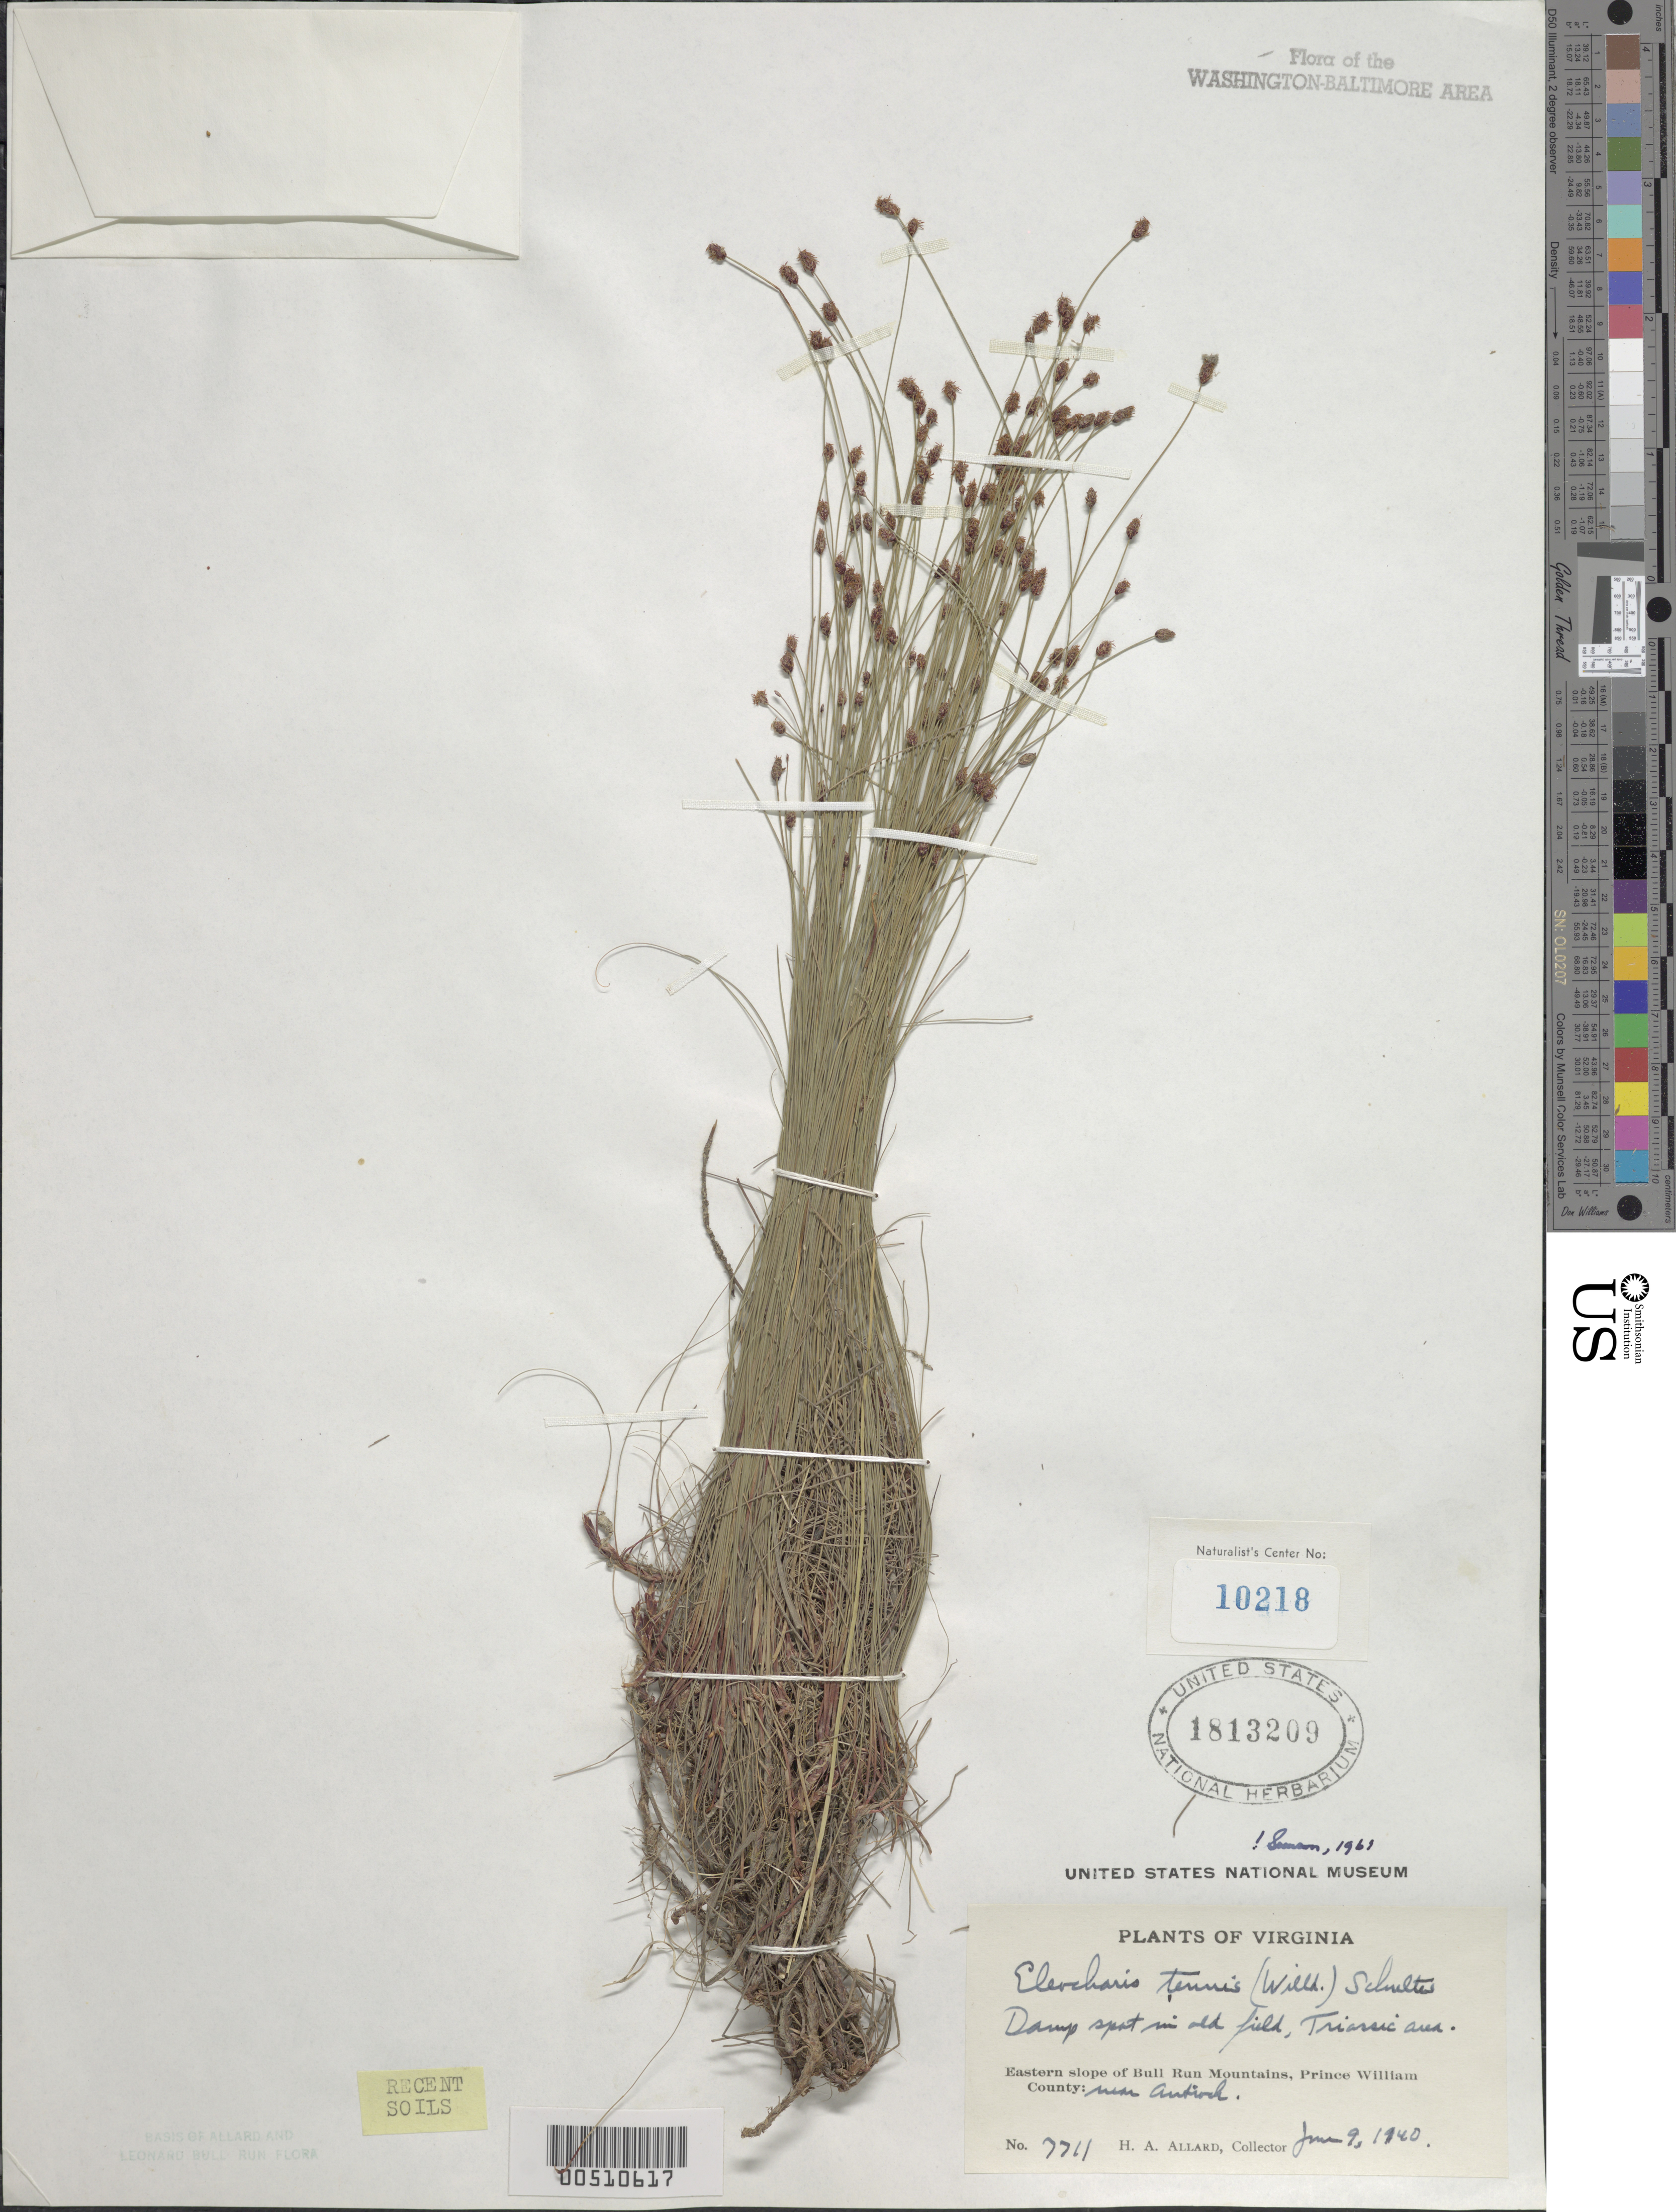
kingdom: Plantae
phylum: Tracheophyta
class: Liliopsida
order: Poales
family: Cyperaceae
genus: Eleocharis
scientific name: Eleocharis tenuis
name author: (Willd.) Schult.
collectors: H. A. Allard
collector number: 7761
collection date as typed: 09 Jun 1940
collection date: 1940-06-09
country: United States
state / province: Virginia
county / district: Prince William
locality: Near Antioch, E slope of Bull Run Mts. Bull Run Mts.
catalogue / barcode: US 1813209